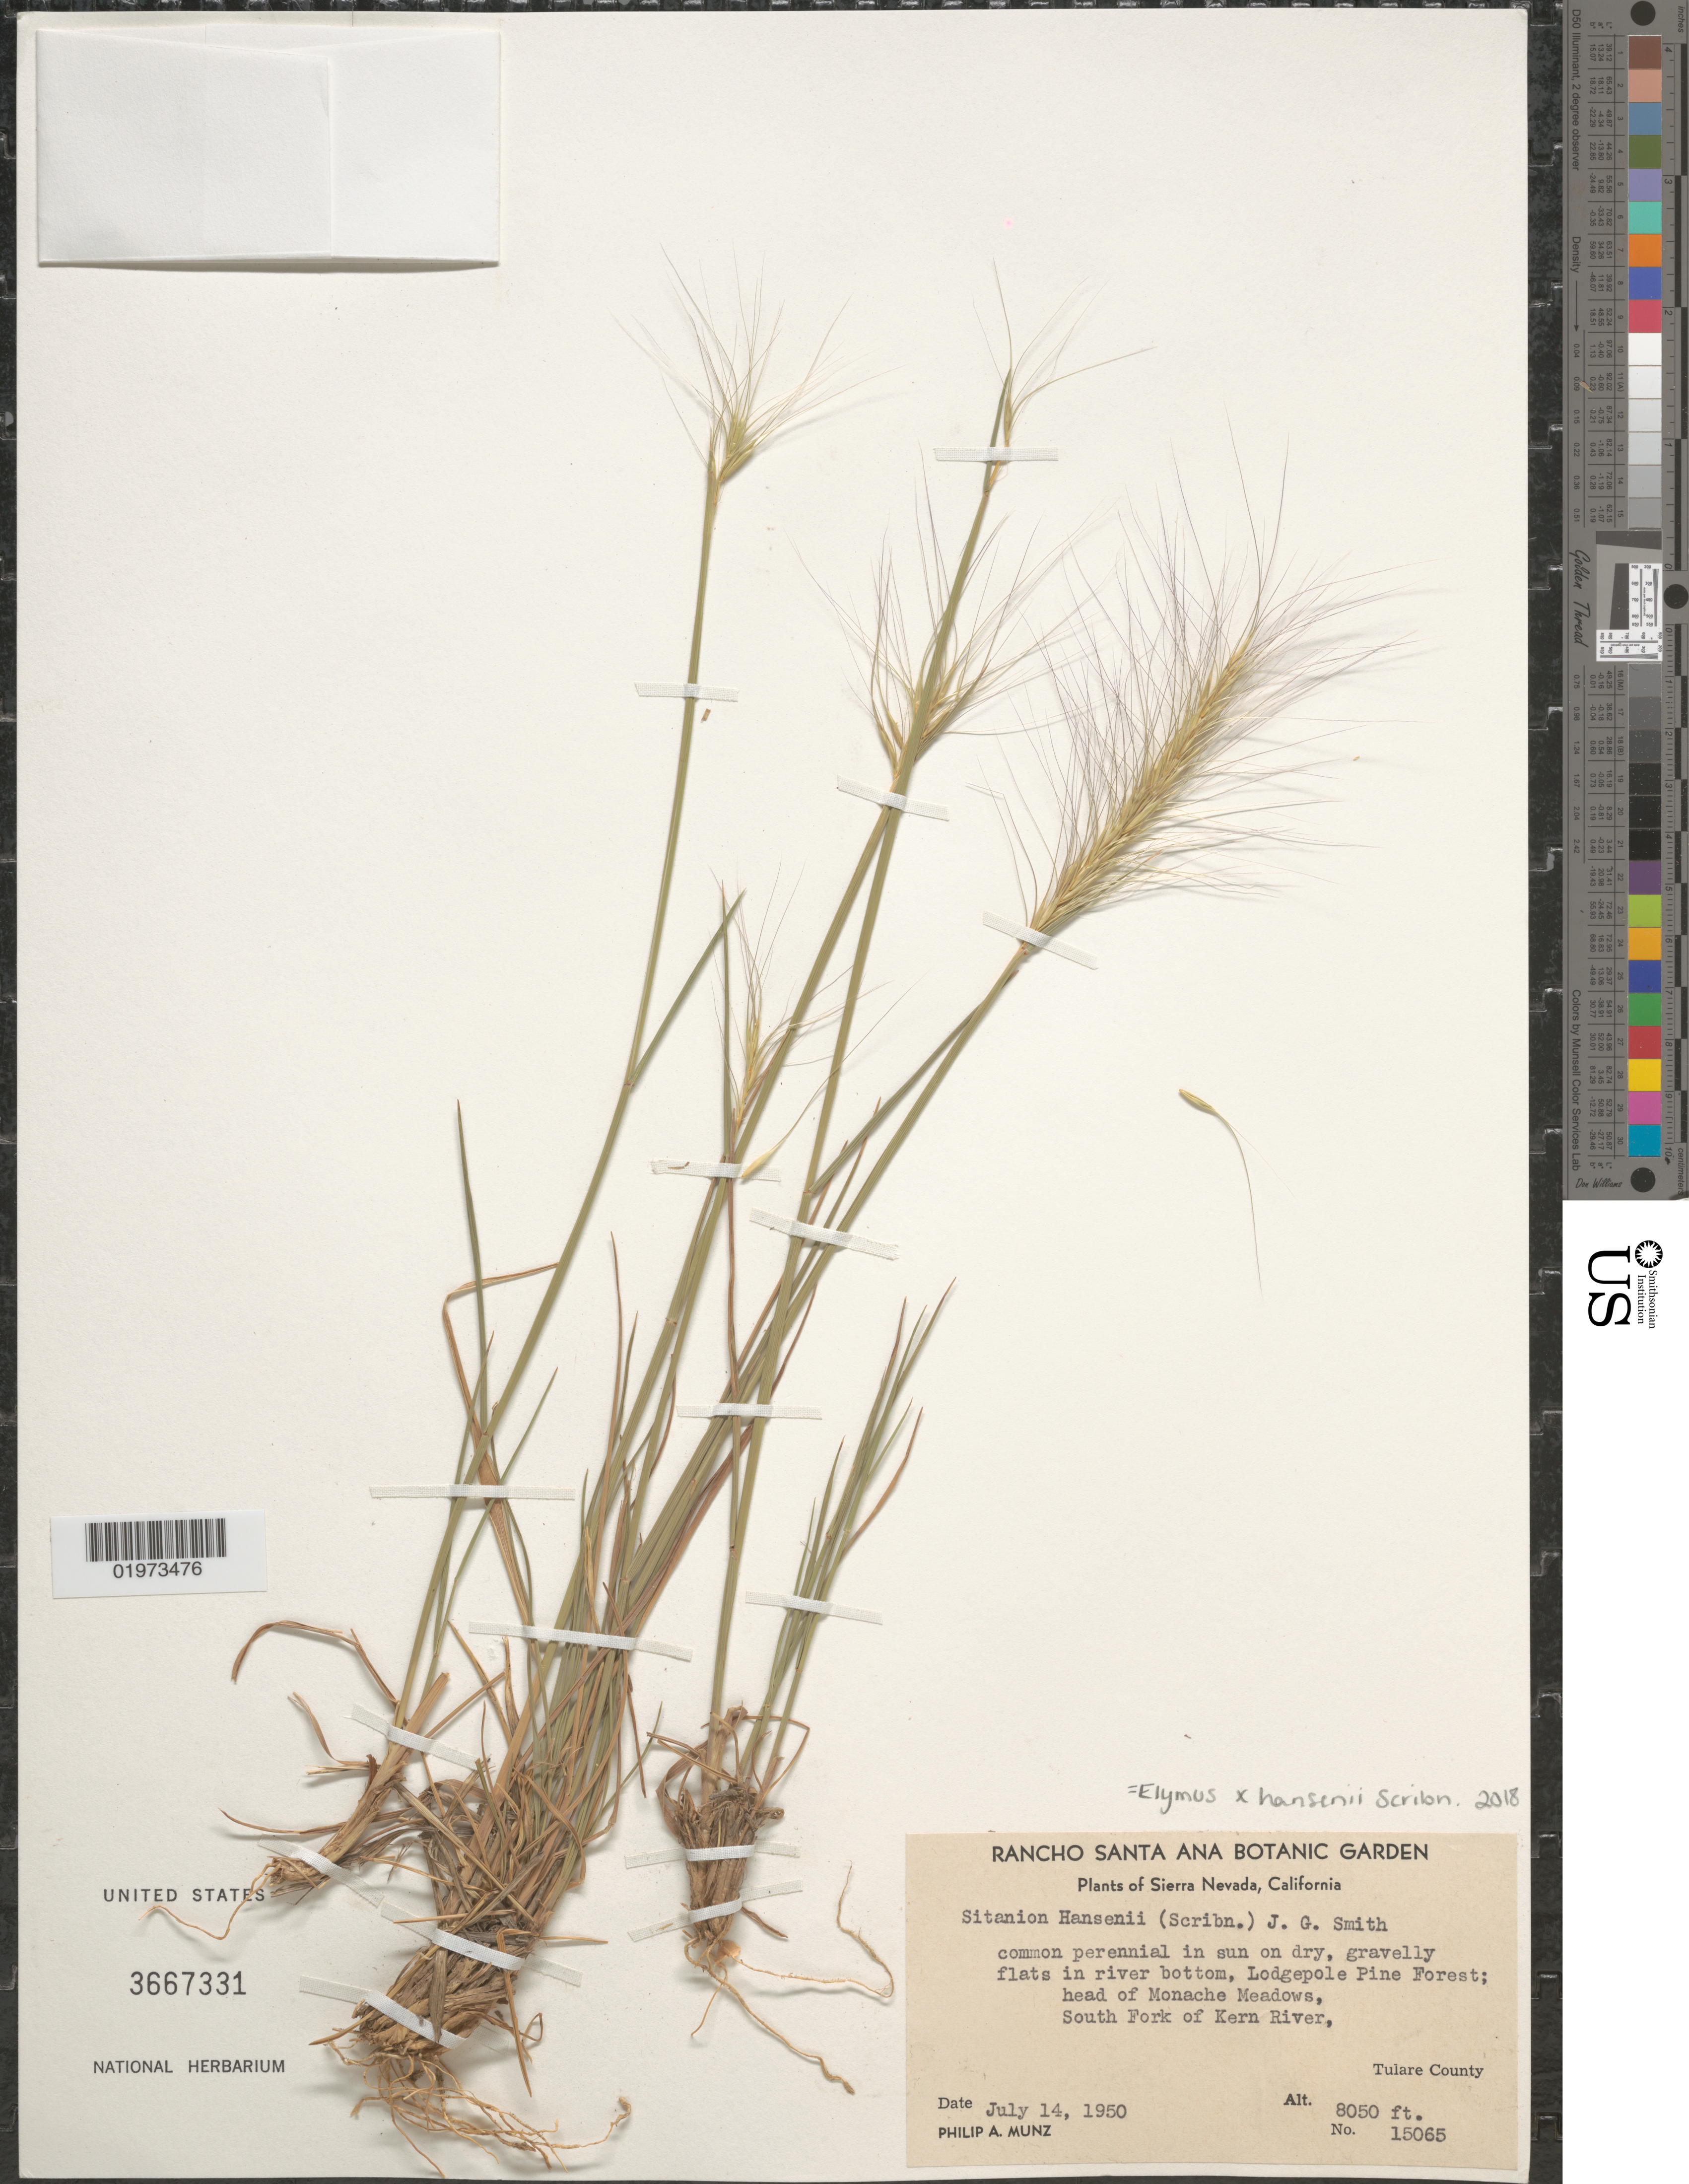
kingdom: Plantae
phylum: Tracheophyta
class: Liliopsida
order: Poales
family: Poaceae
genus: Elymus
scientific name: Elymus x maltei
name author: Bowden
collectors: P. A. Munz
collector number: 15065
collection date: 1950-07-14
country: United States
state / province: California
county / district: Tulare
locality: Sierra Nevada. In sun on dry, gravelly flats in river bottom, Lodgepole Pine Forest; head of Monache Meadows, South Fork of Kern River, Tulare County.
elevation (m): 2454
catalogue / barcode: US 3667331